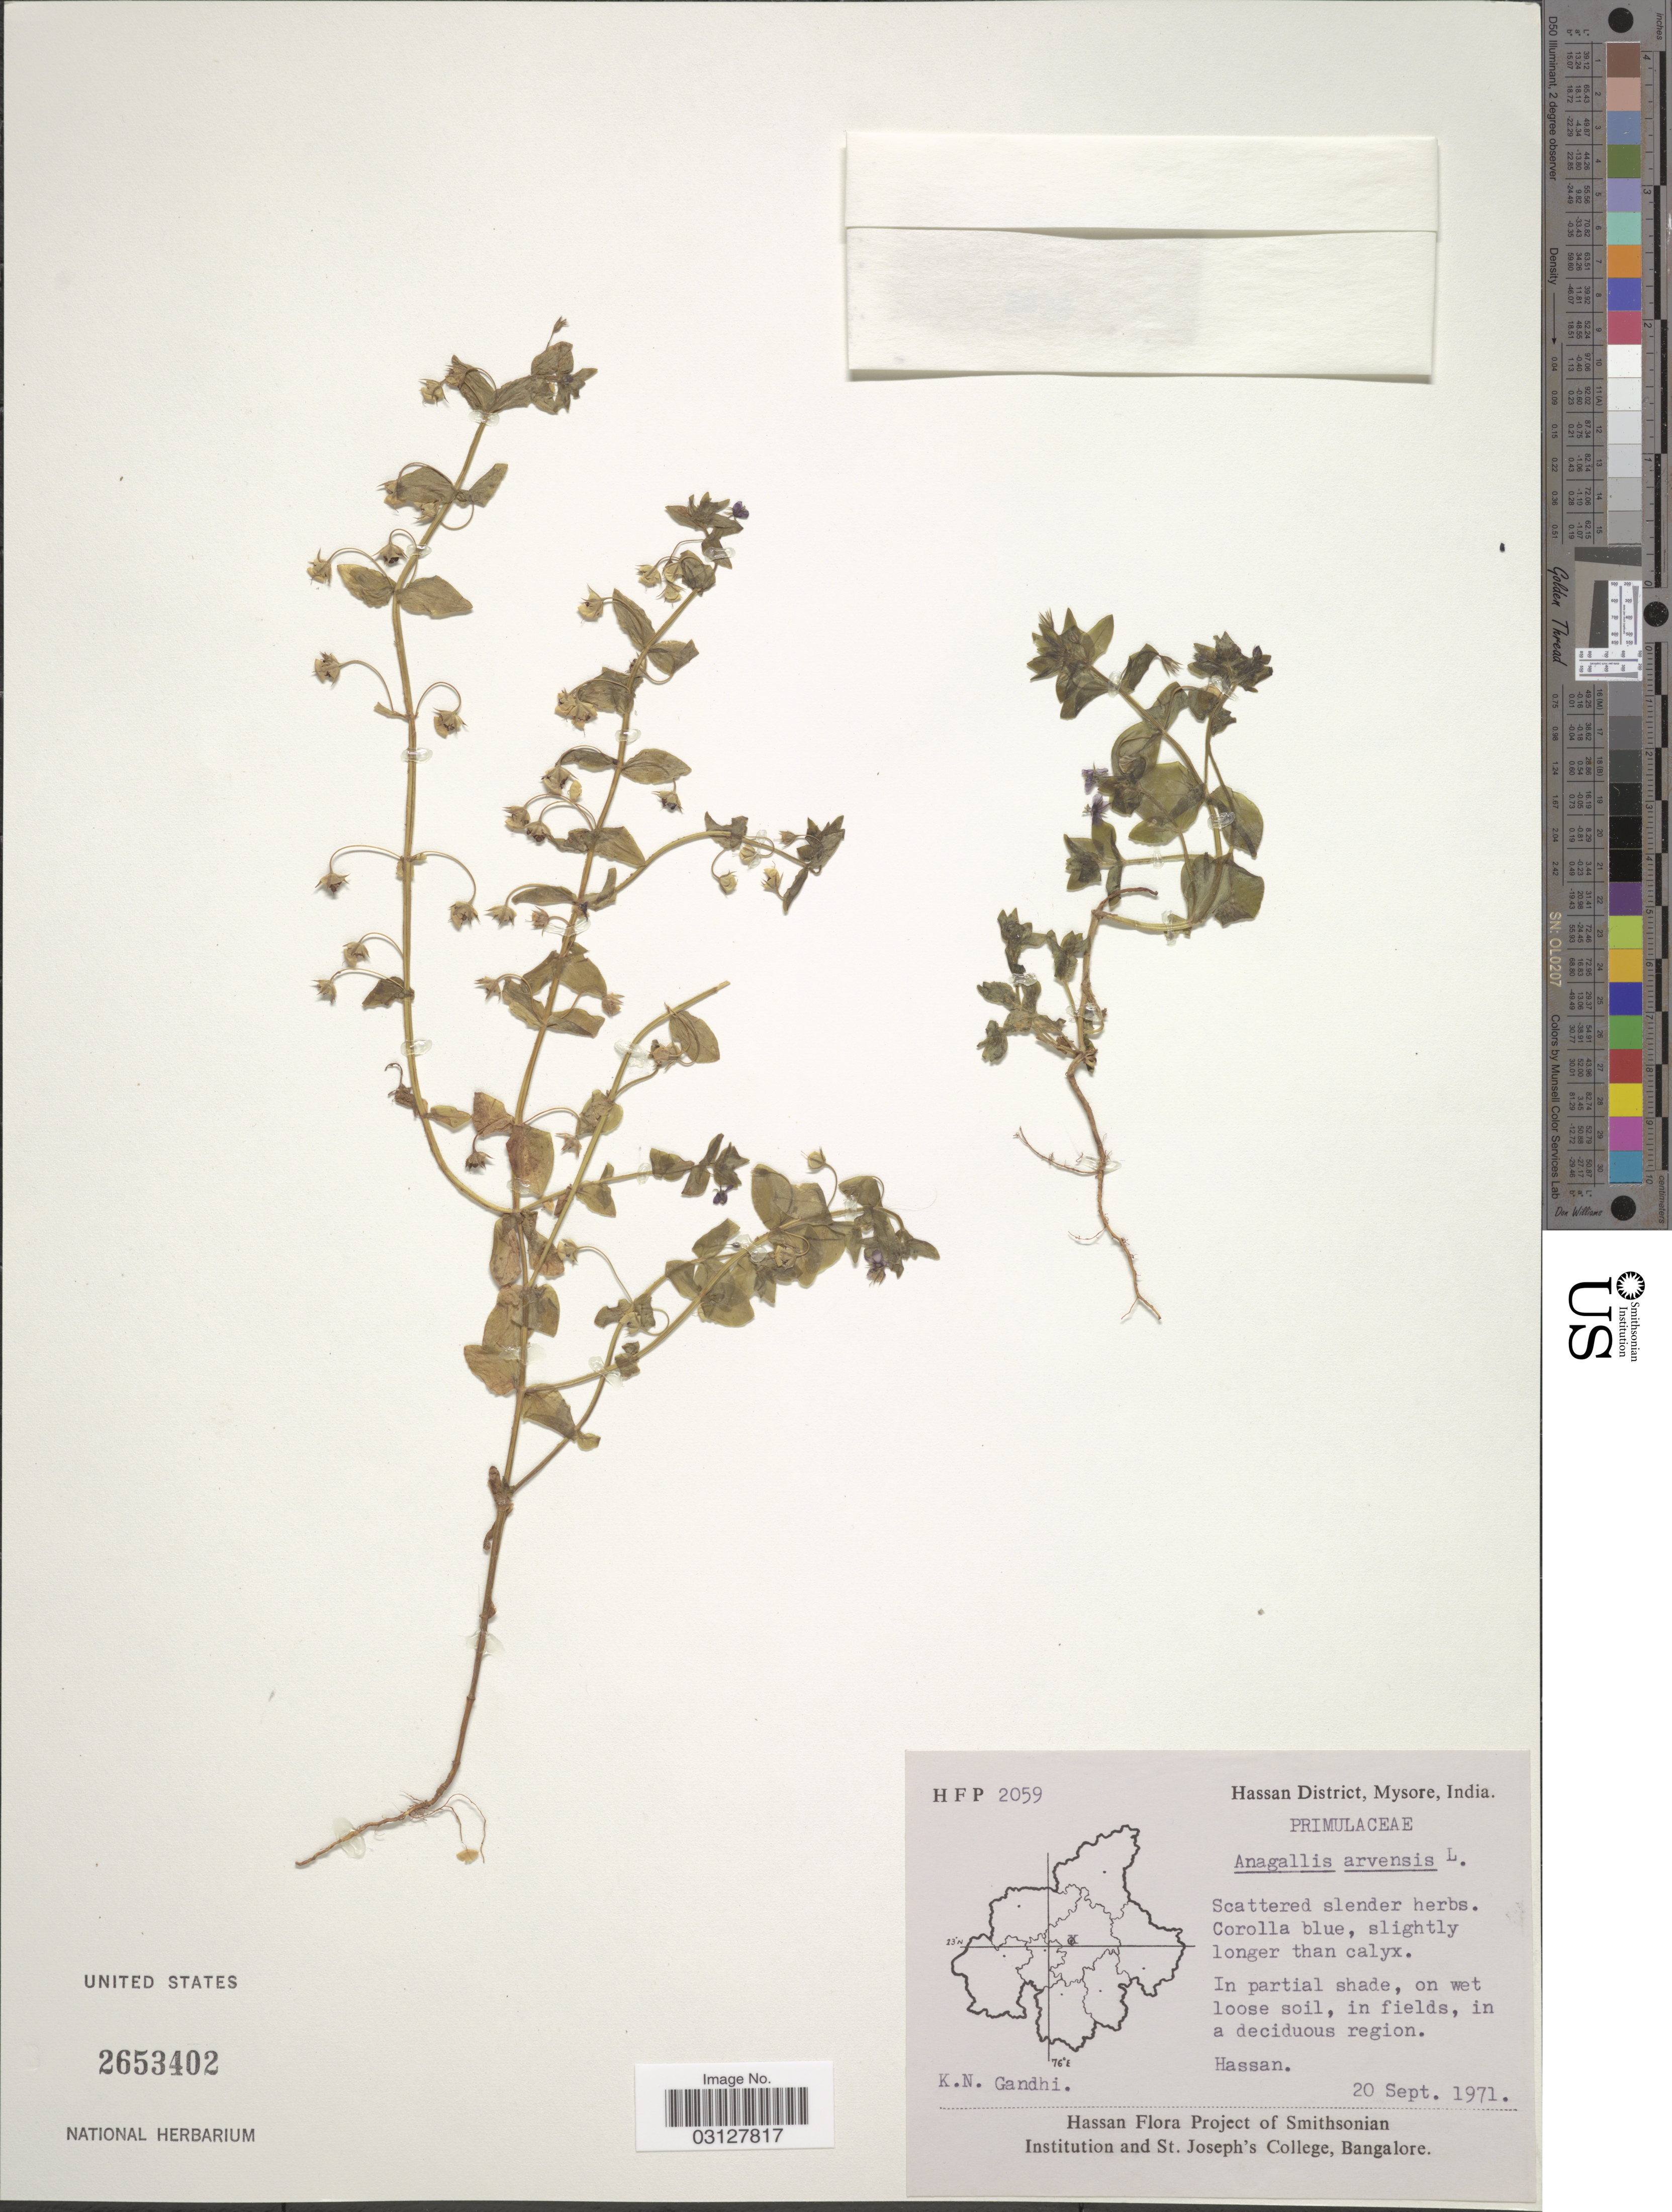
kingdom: Plantae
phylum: Tracheophyta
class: Magnoliopsida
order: Ericales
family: Primulaceae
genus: Anagallis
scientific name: Anagallis arvensis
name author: L.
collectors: K. N. Gandhi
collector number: H F P 2059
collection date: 1971-09-20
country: India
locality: Hassan District, Mysore. Hassan.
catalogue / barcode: US 2653402